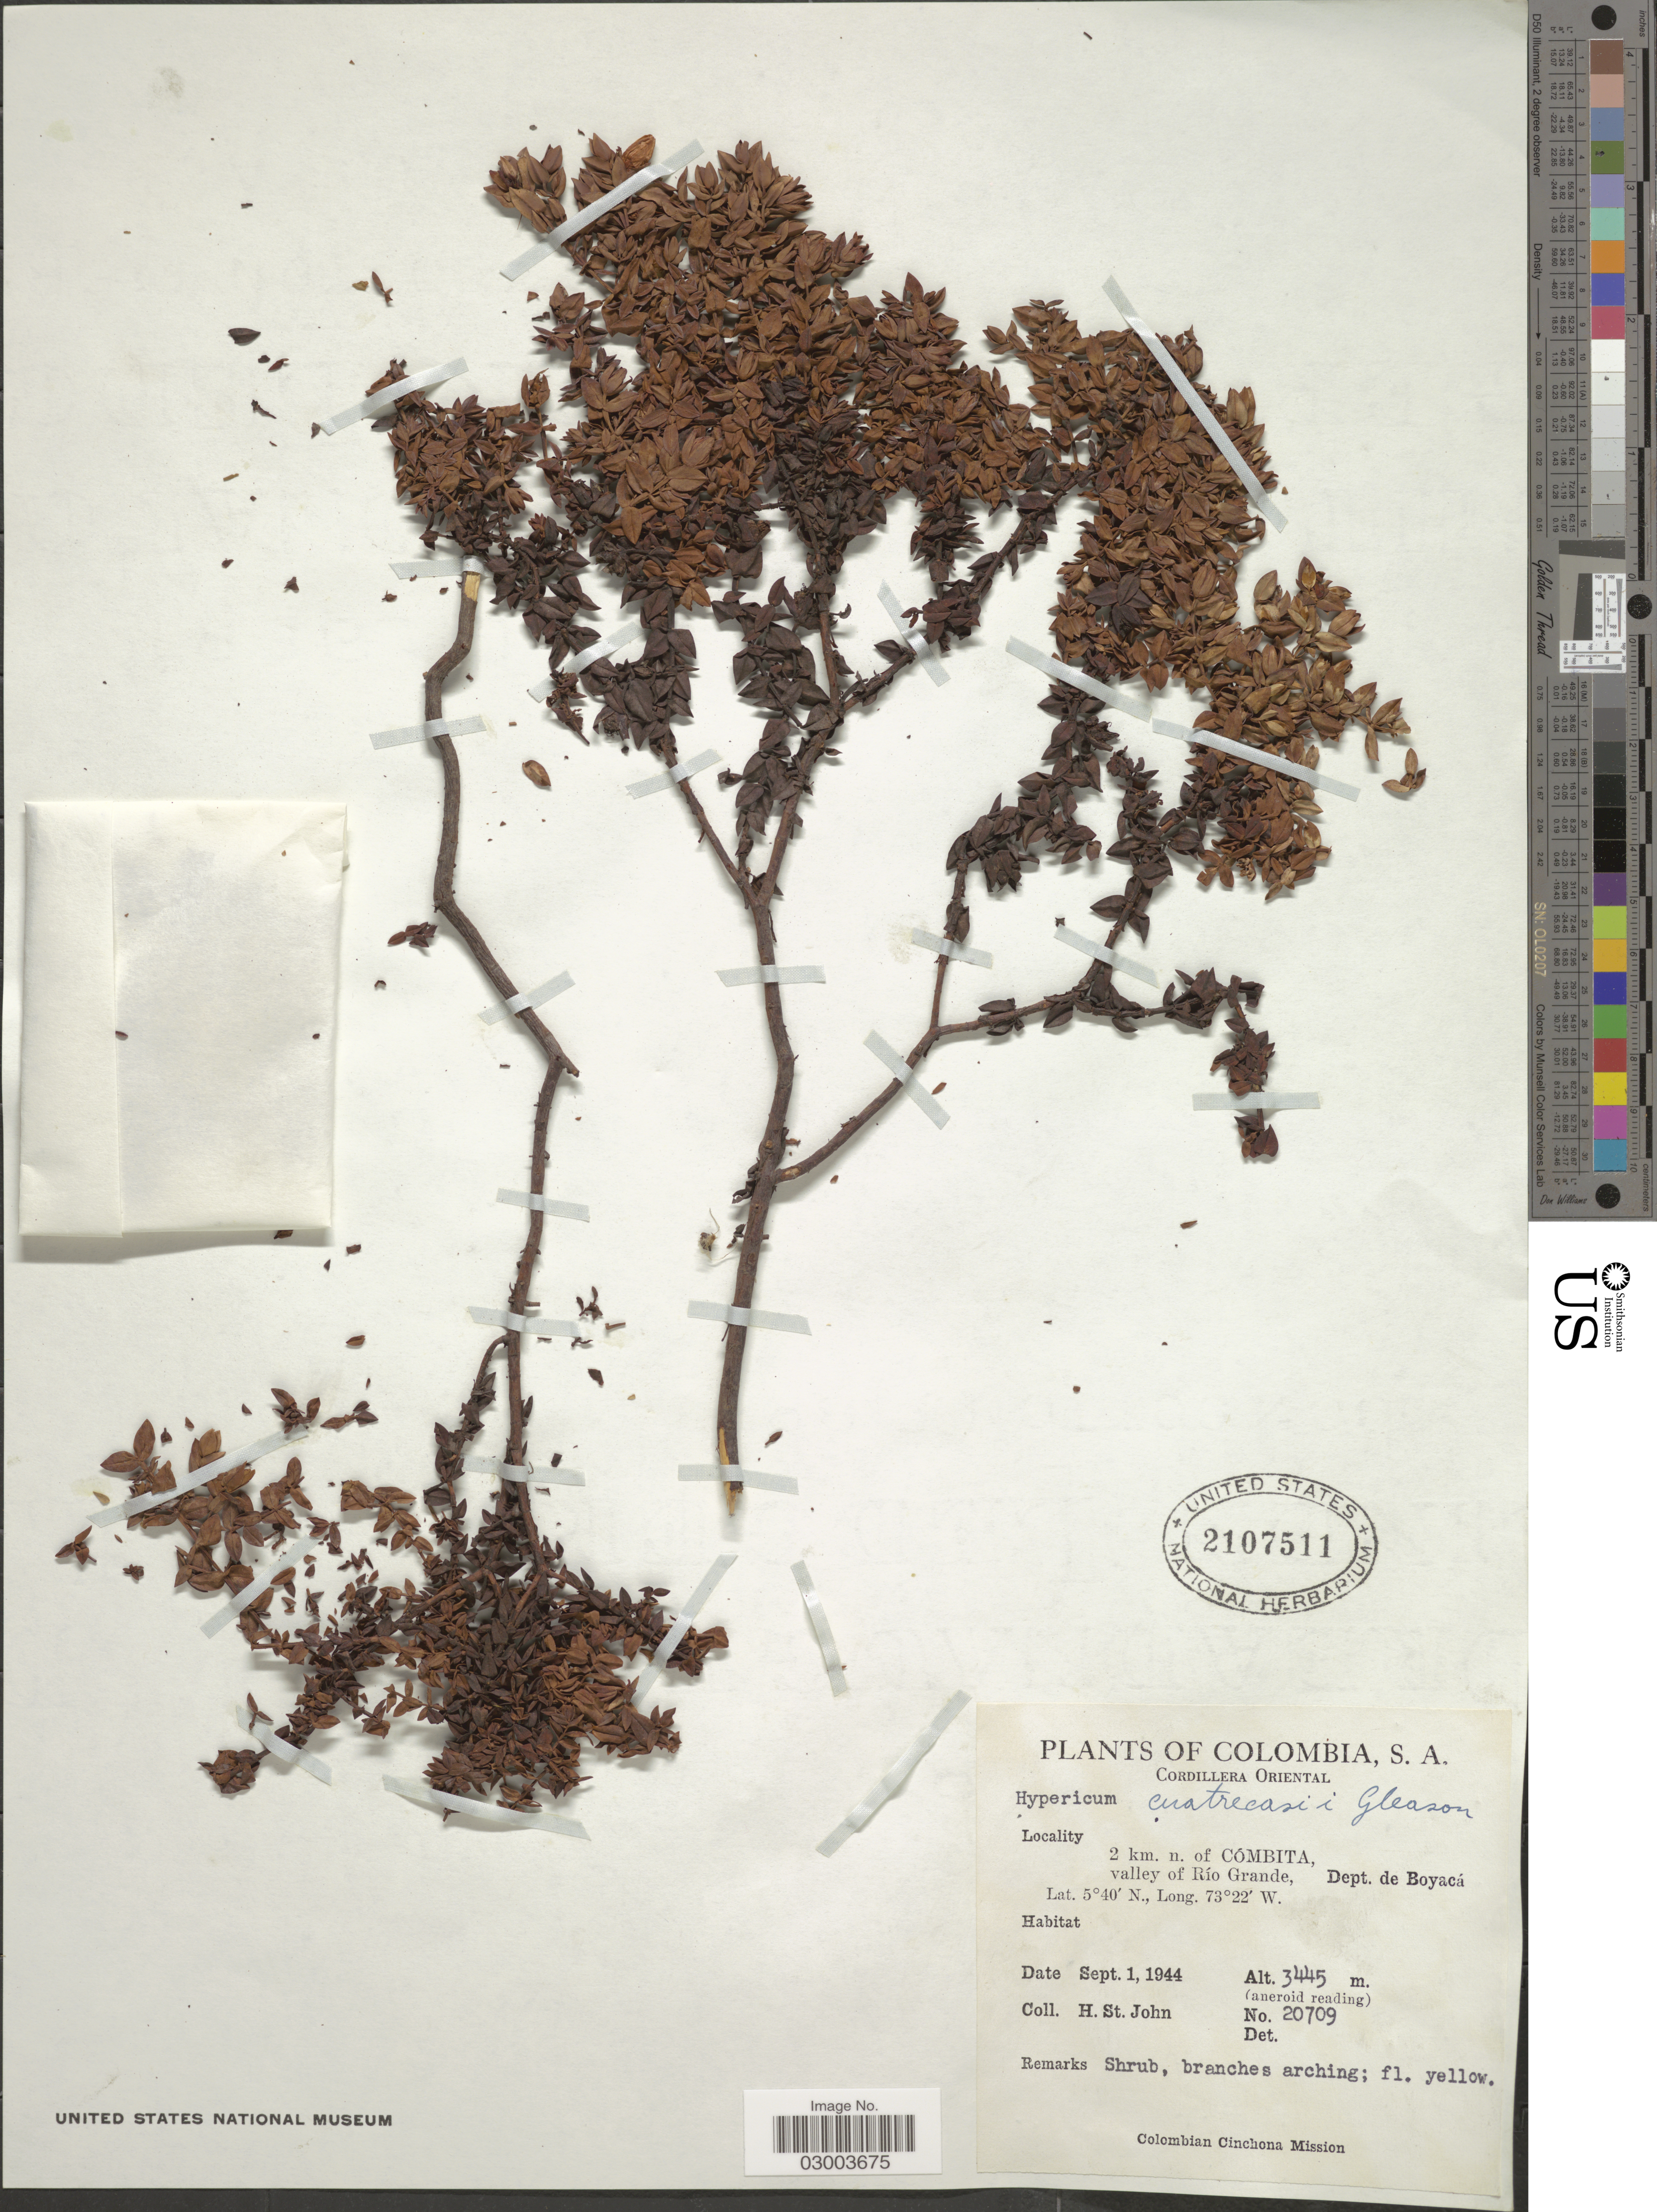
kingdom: Plantae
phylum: Tracheophyta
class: Magnoliopsida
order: Malpighiales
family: Hypericaceae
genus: Hypericum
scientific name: Hypericum cuatrecasii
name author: Gleason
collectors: H. St. John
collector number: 20709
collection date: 1944-09-01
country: Colombia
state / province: Boyacá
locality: Cordillera Oriental, 2 km. n. of Cómbita, valley of Río Grande, Dept. de Boyacá.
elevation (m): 3445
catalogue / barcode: US 2107511